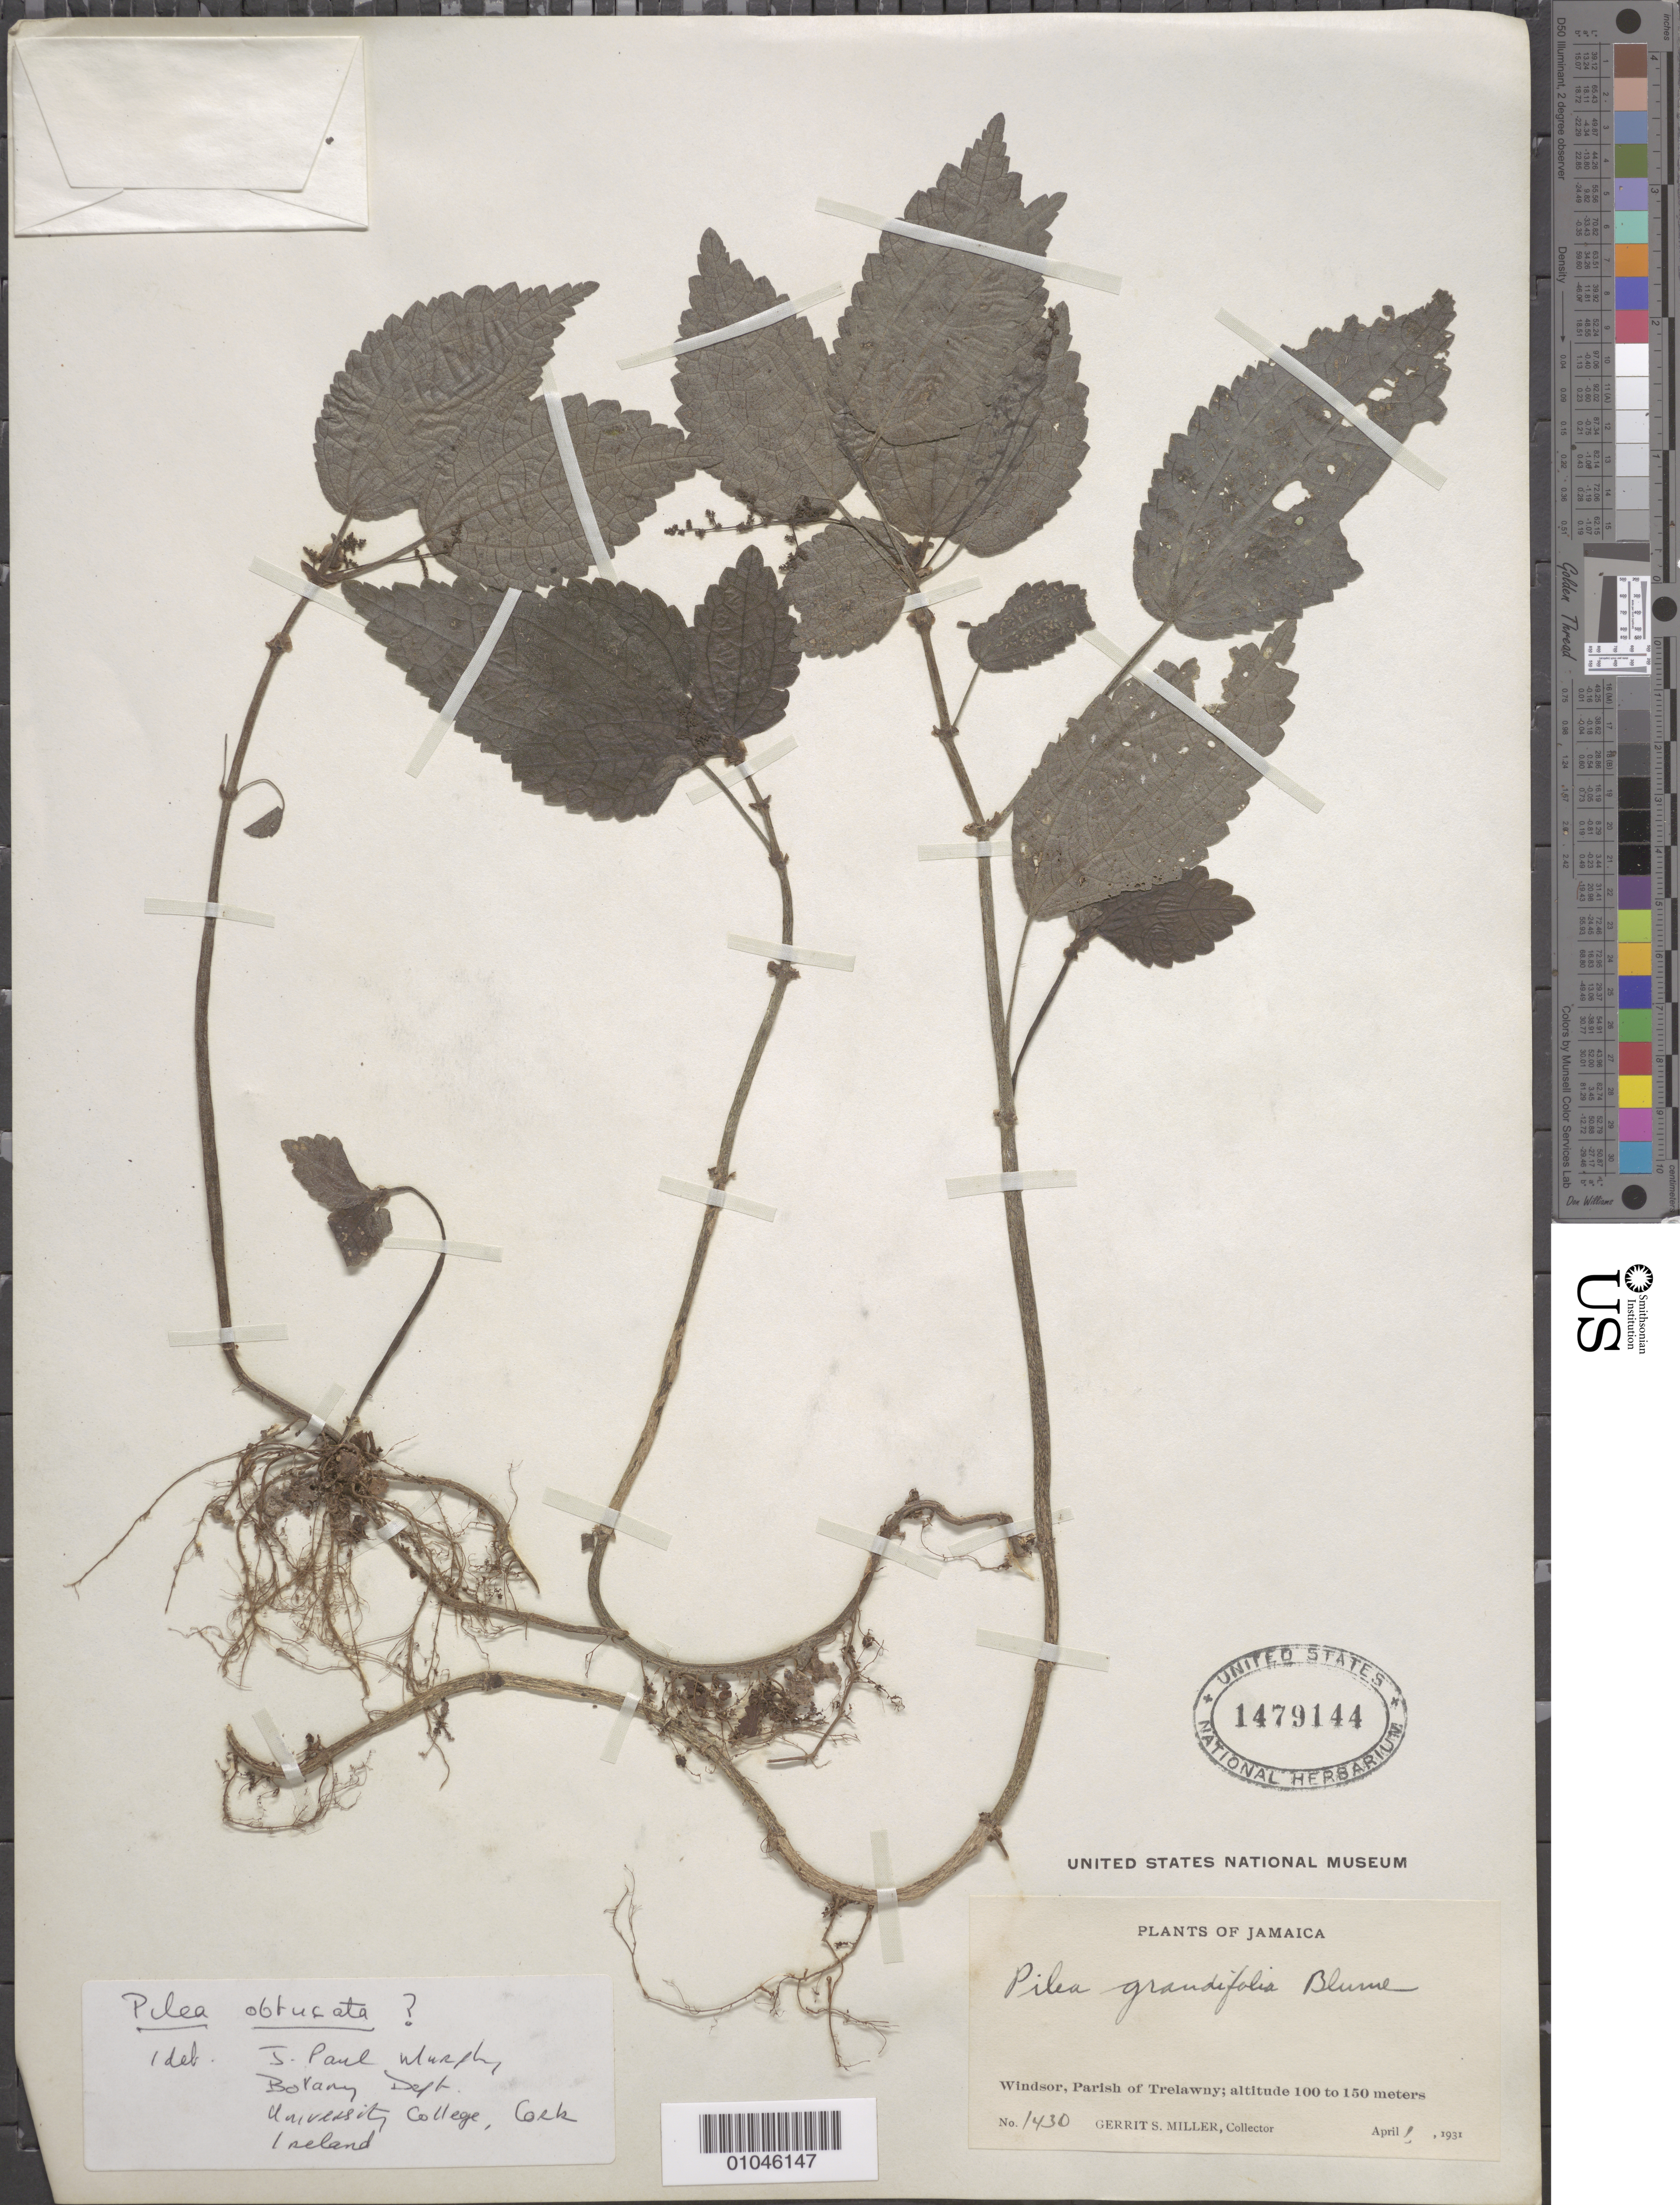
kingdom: Plantae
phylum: Tracheophyta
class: Magnoliopsida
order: Rosales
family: Urticaceae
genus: Pilea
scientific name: Pilea obtusata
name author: Liebm.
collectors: G. S. Miller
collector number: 1430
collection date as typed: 01 Apr 1931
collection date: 1931-04-01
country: Jamaica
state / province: Trelawny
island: Jamaica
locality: Windsor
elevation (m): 100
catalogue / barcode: US 1479144